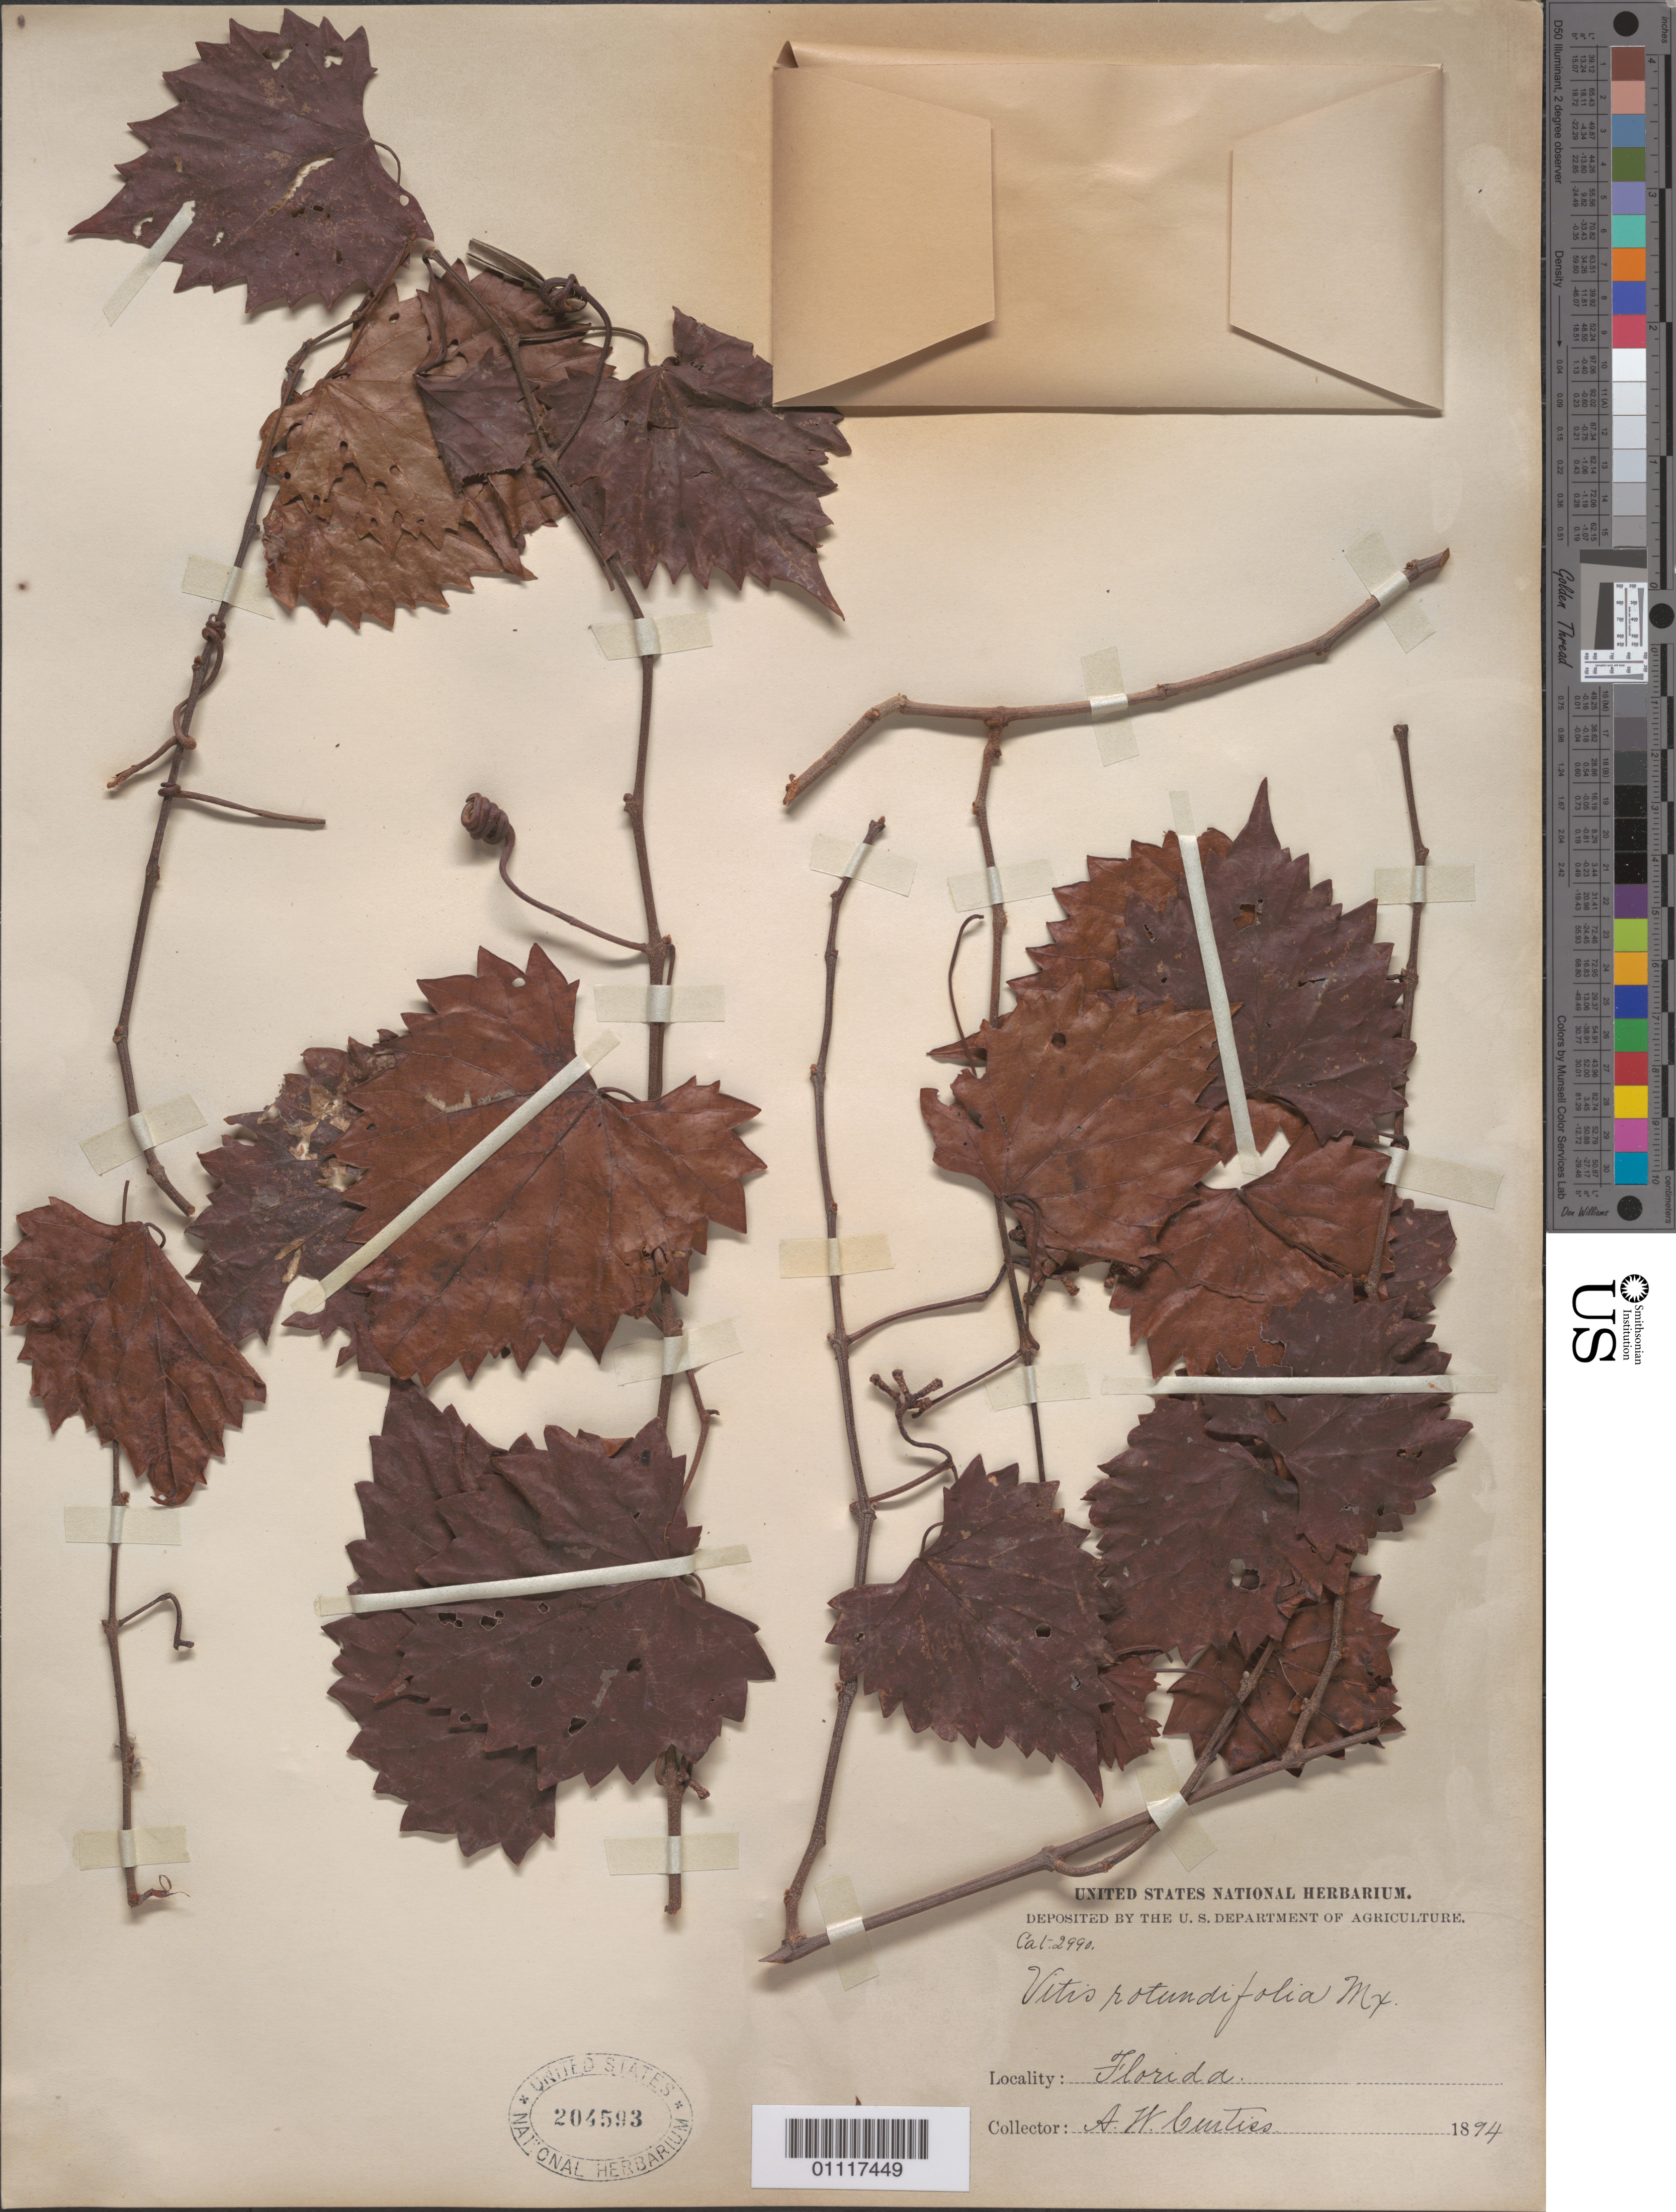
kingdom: Plantae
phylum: Tracheophyta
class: Magnoliopsida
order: Vitales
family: Vitaceae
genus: Vitis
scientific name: Vitis rotundifolia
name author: Michx.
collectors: A. H. Curtiss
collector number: Cal-2990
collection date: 1894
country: United States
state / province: Florida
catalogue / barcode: US 204593